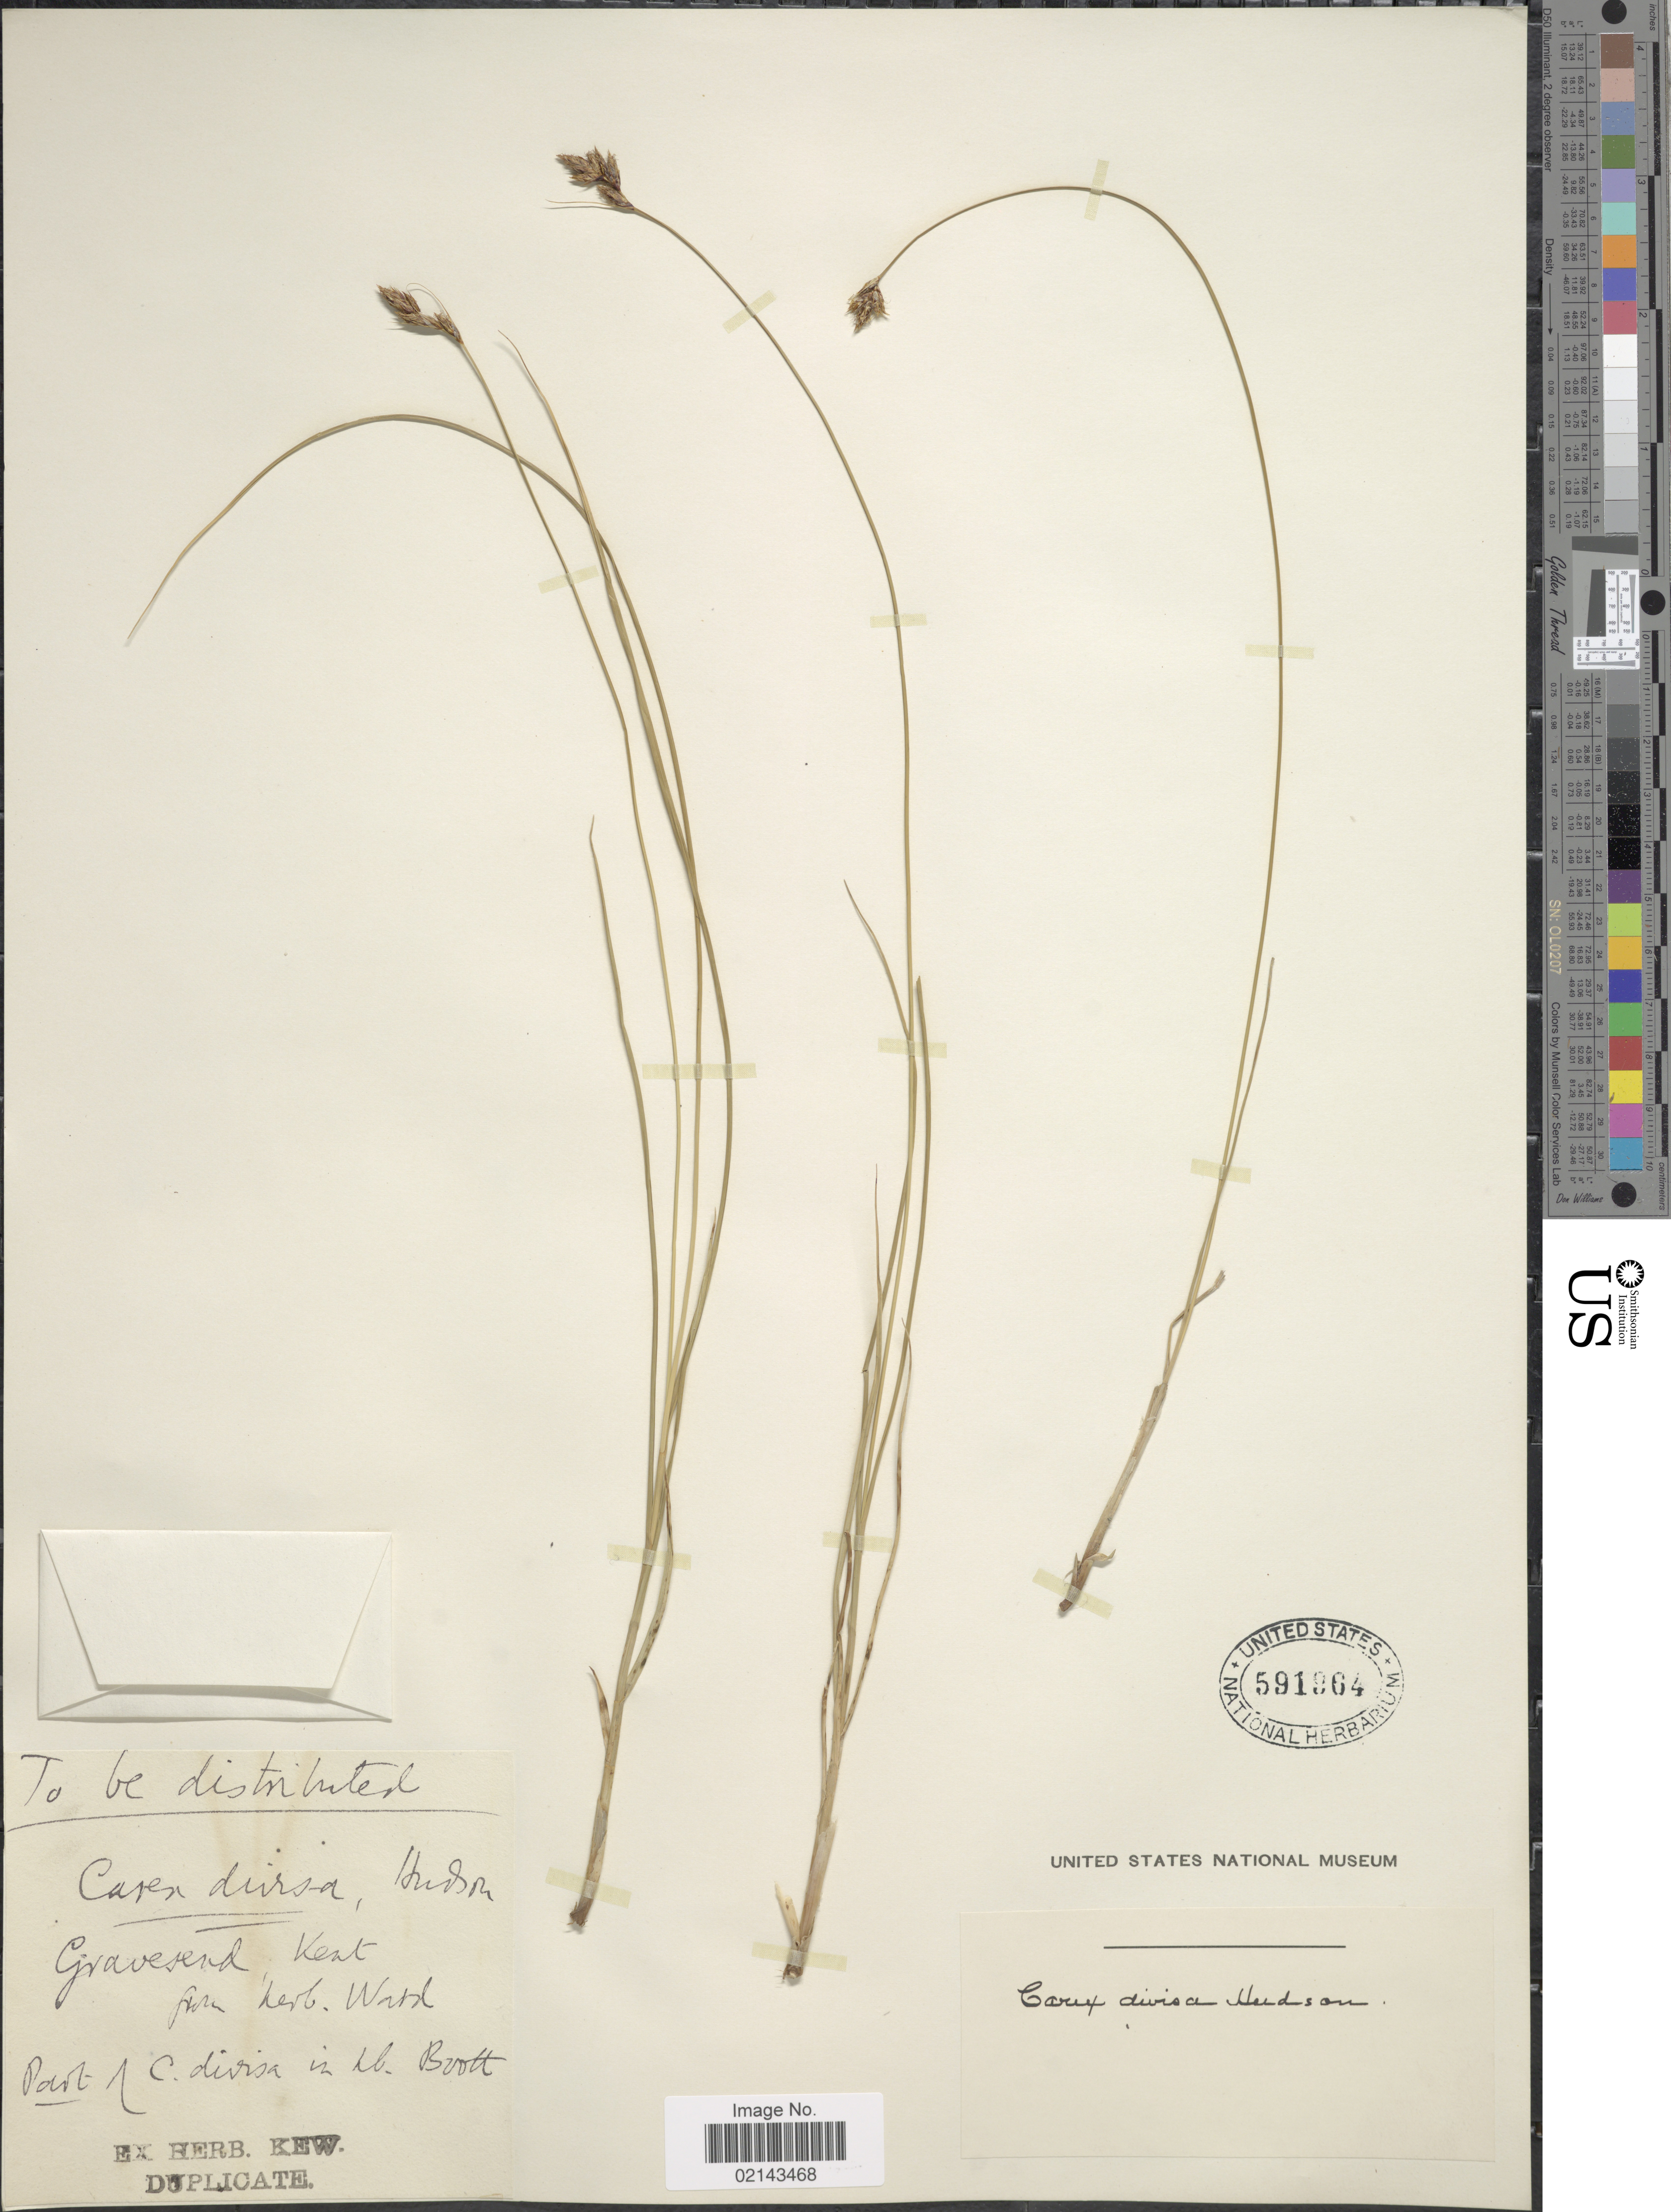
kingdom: Plantae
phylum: Tracheophyta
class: Liliopsida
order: Poales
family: Cyperaceae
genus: Carex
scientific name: Carex divisa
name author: Huds.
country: United Kingdom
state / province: England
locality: Gravesend, Kent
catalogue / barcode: US 591964